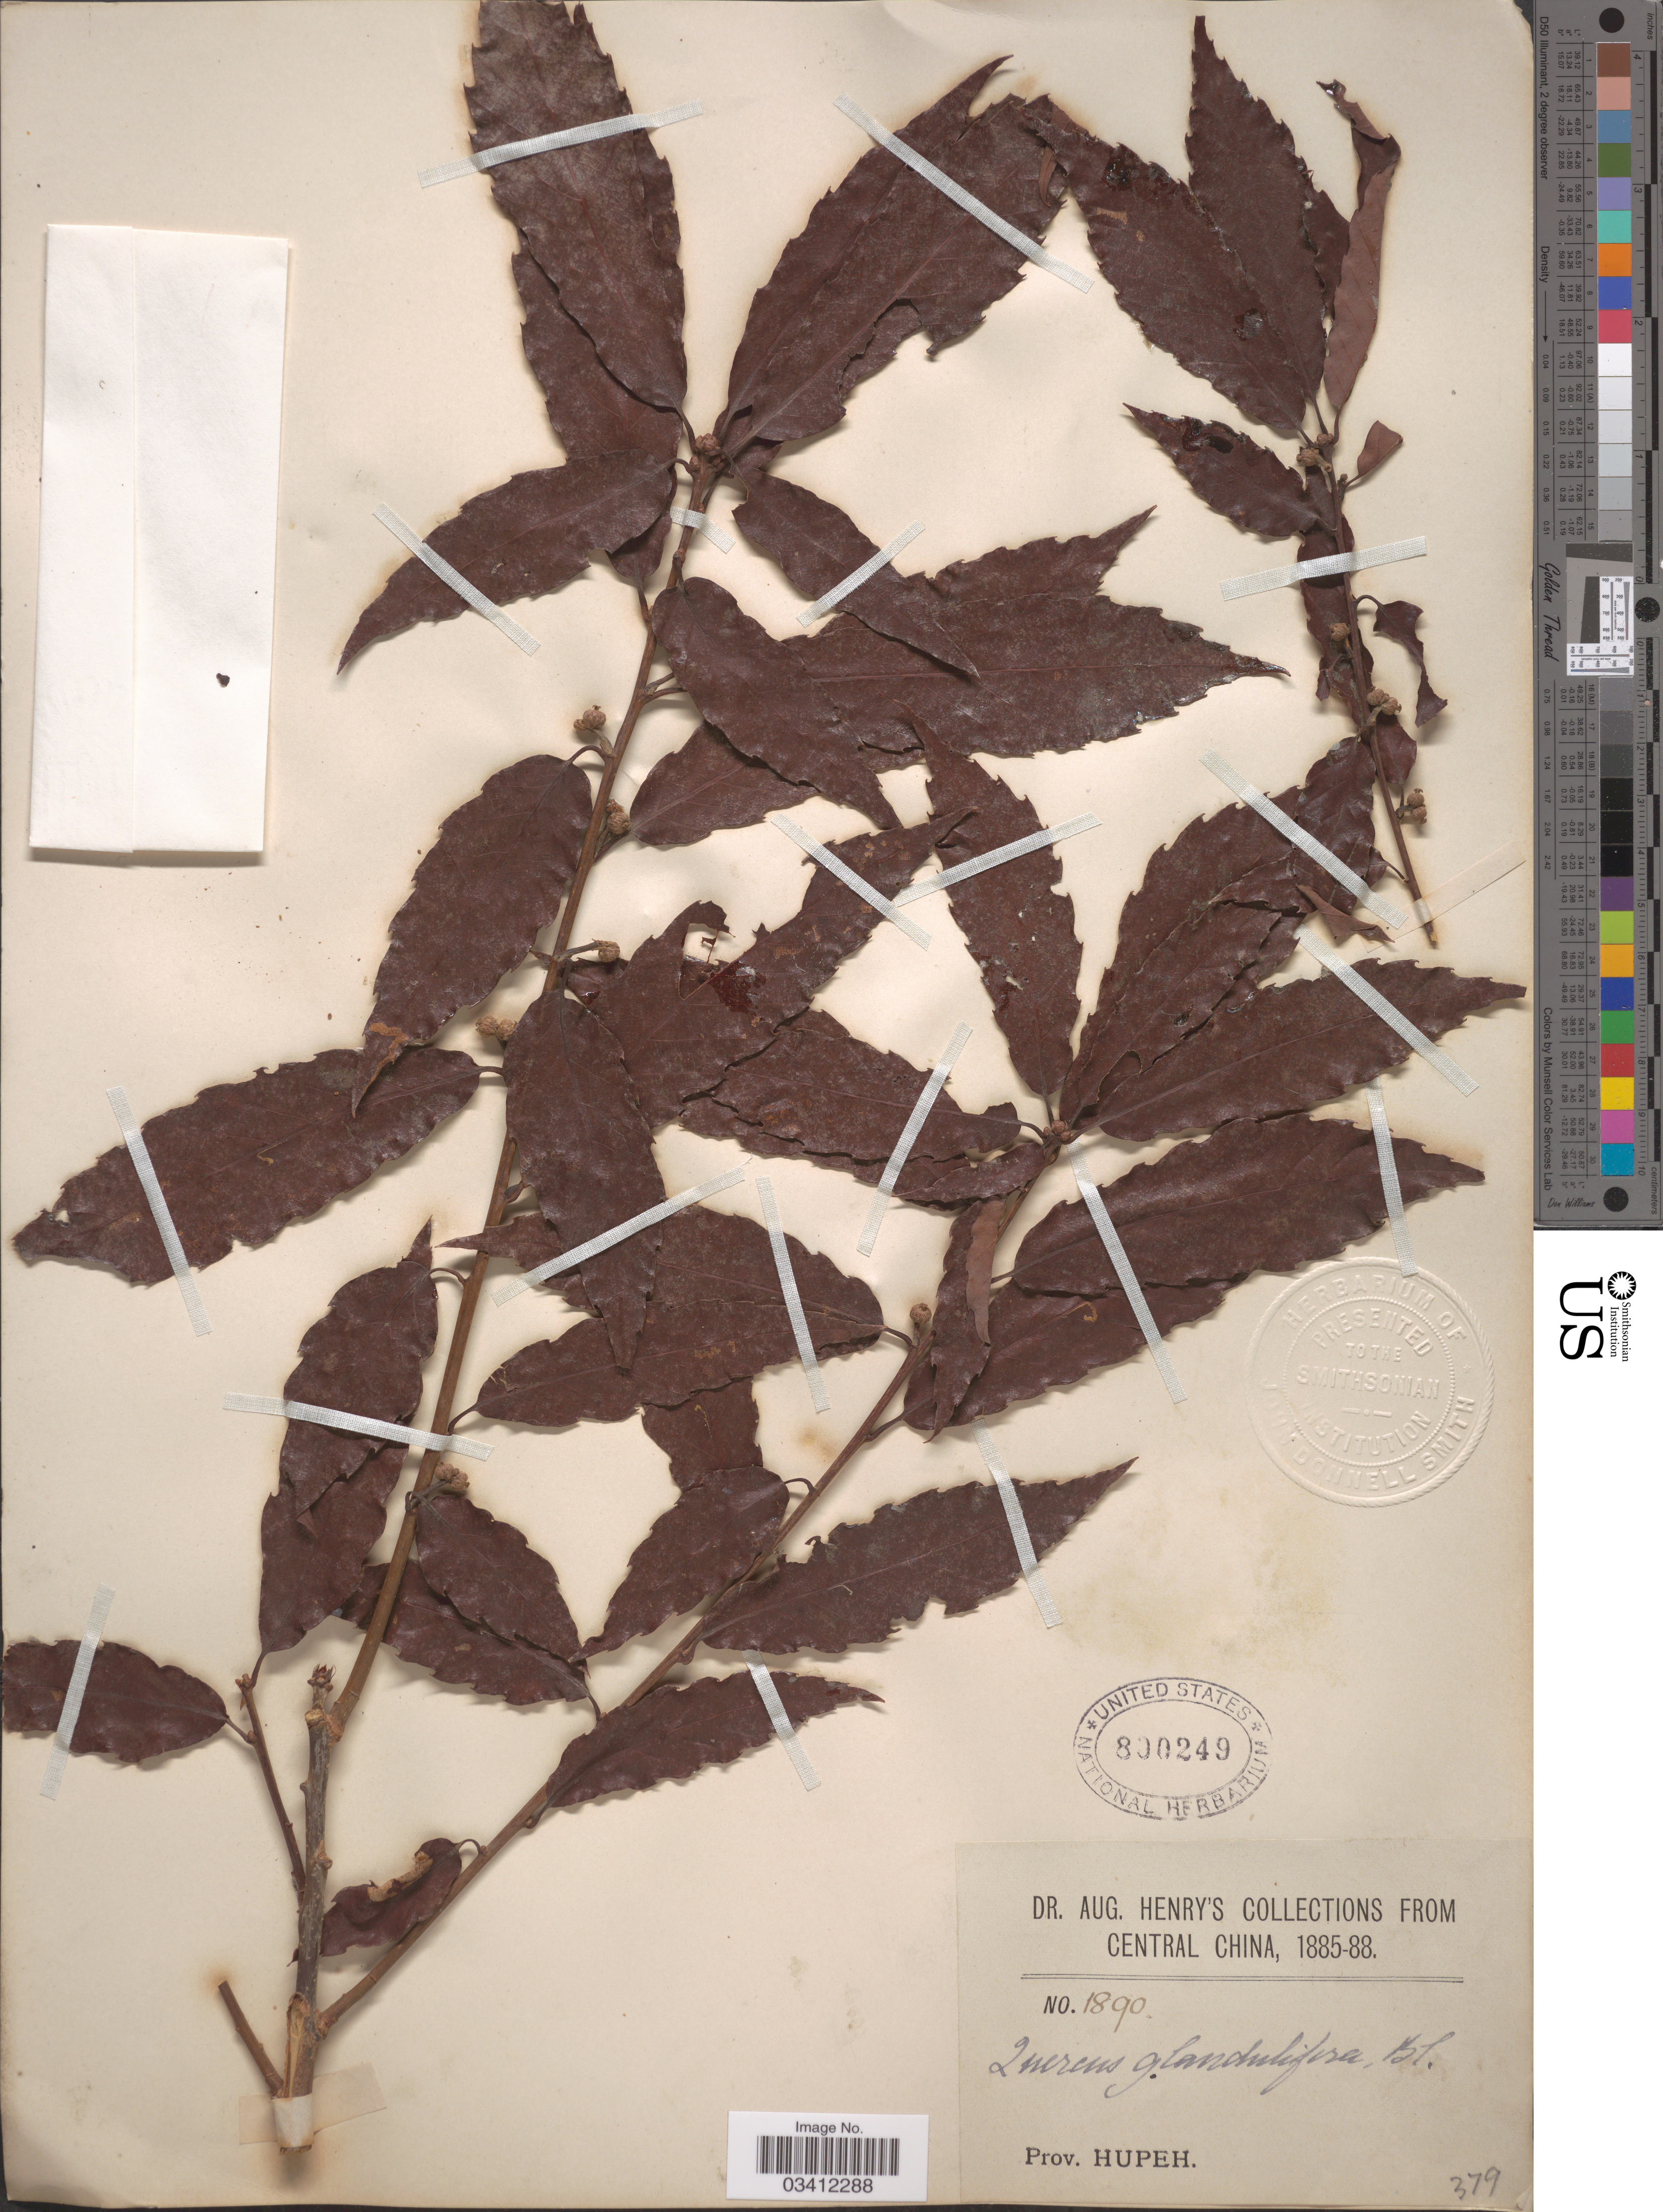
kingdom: Plantae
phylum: Tracheophyta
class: Magnoliopsida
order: Fagales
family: Fagaceae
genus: Quercus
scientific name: Quercus serrata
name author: Thunb.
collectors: A. Henry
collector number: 1890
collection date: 1885/1888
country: China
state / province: Hubei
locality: Central China. Prov. Hupeh.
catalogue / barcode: US 800249